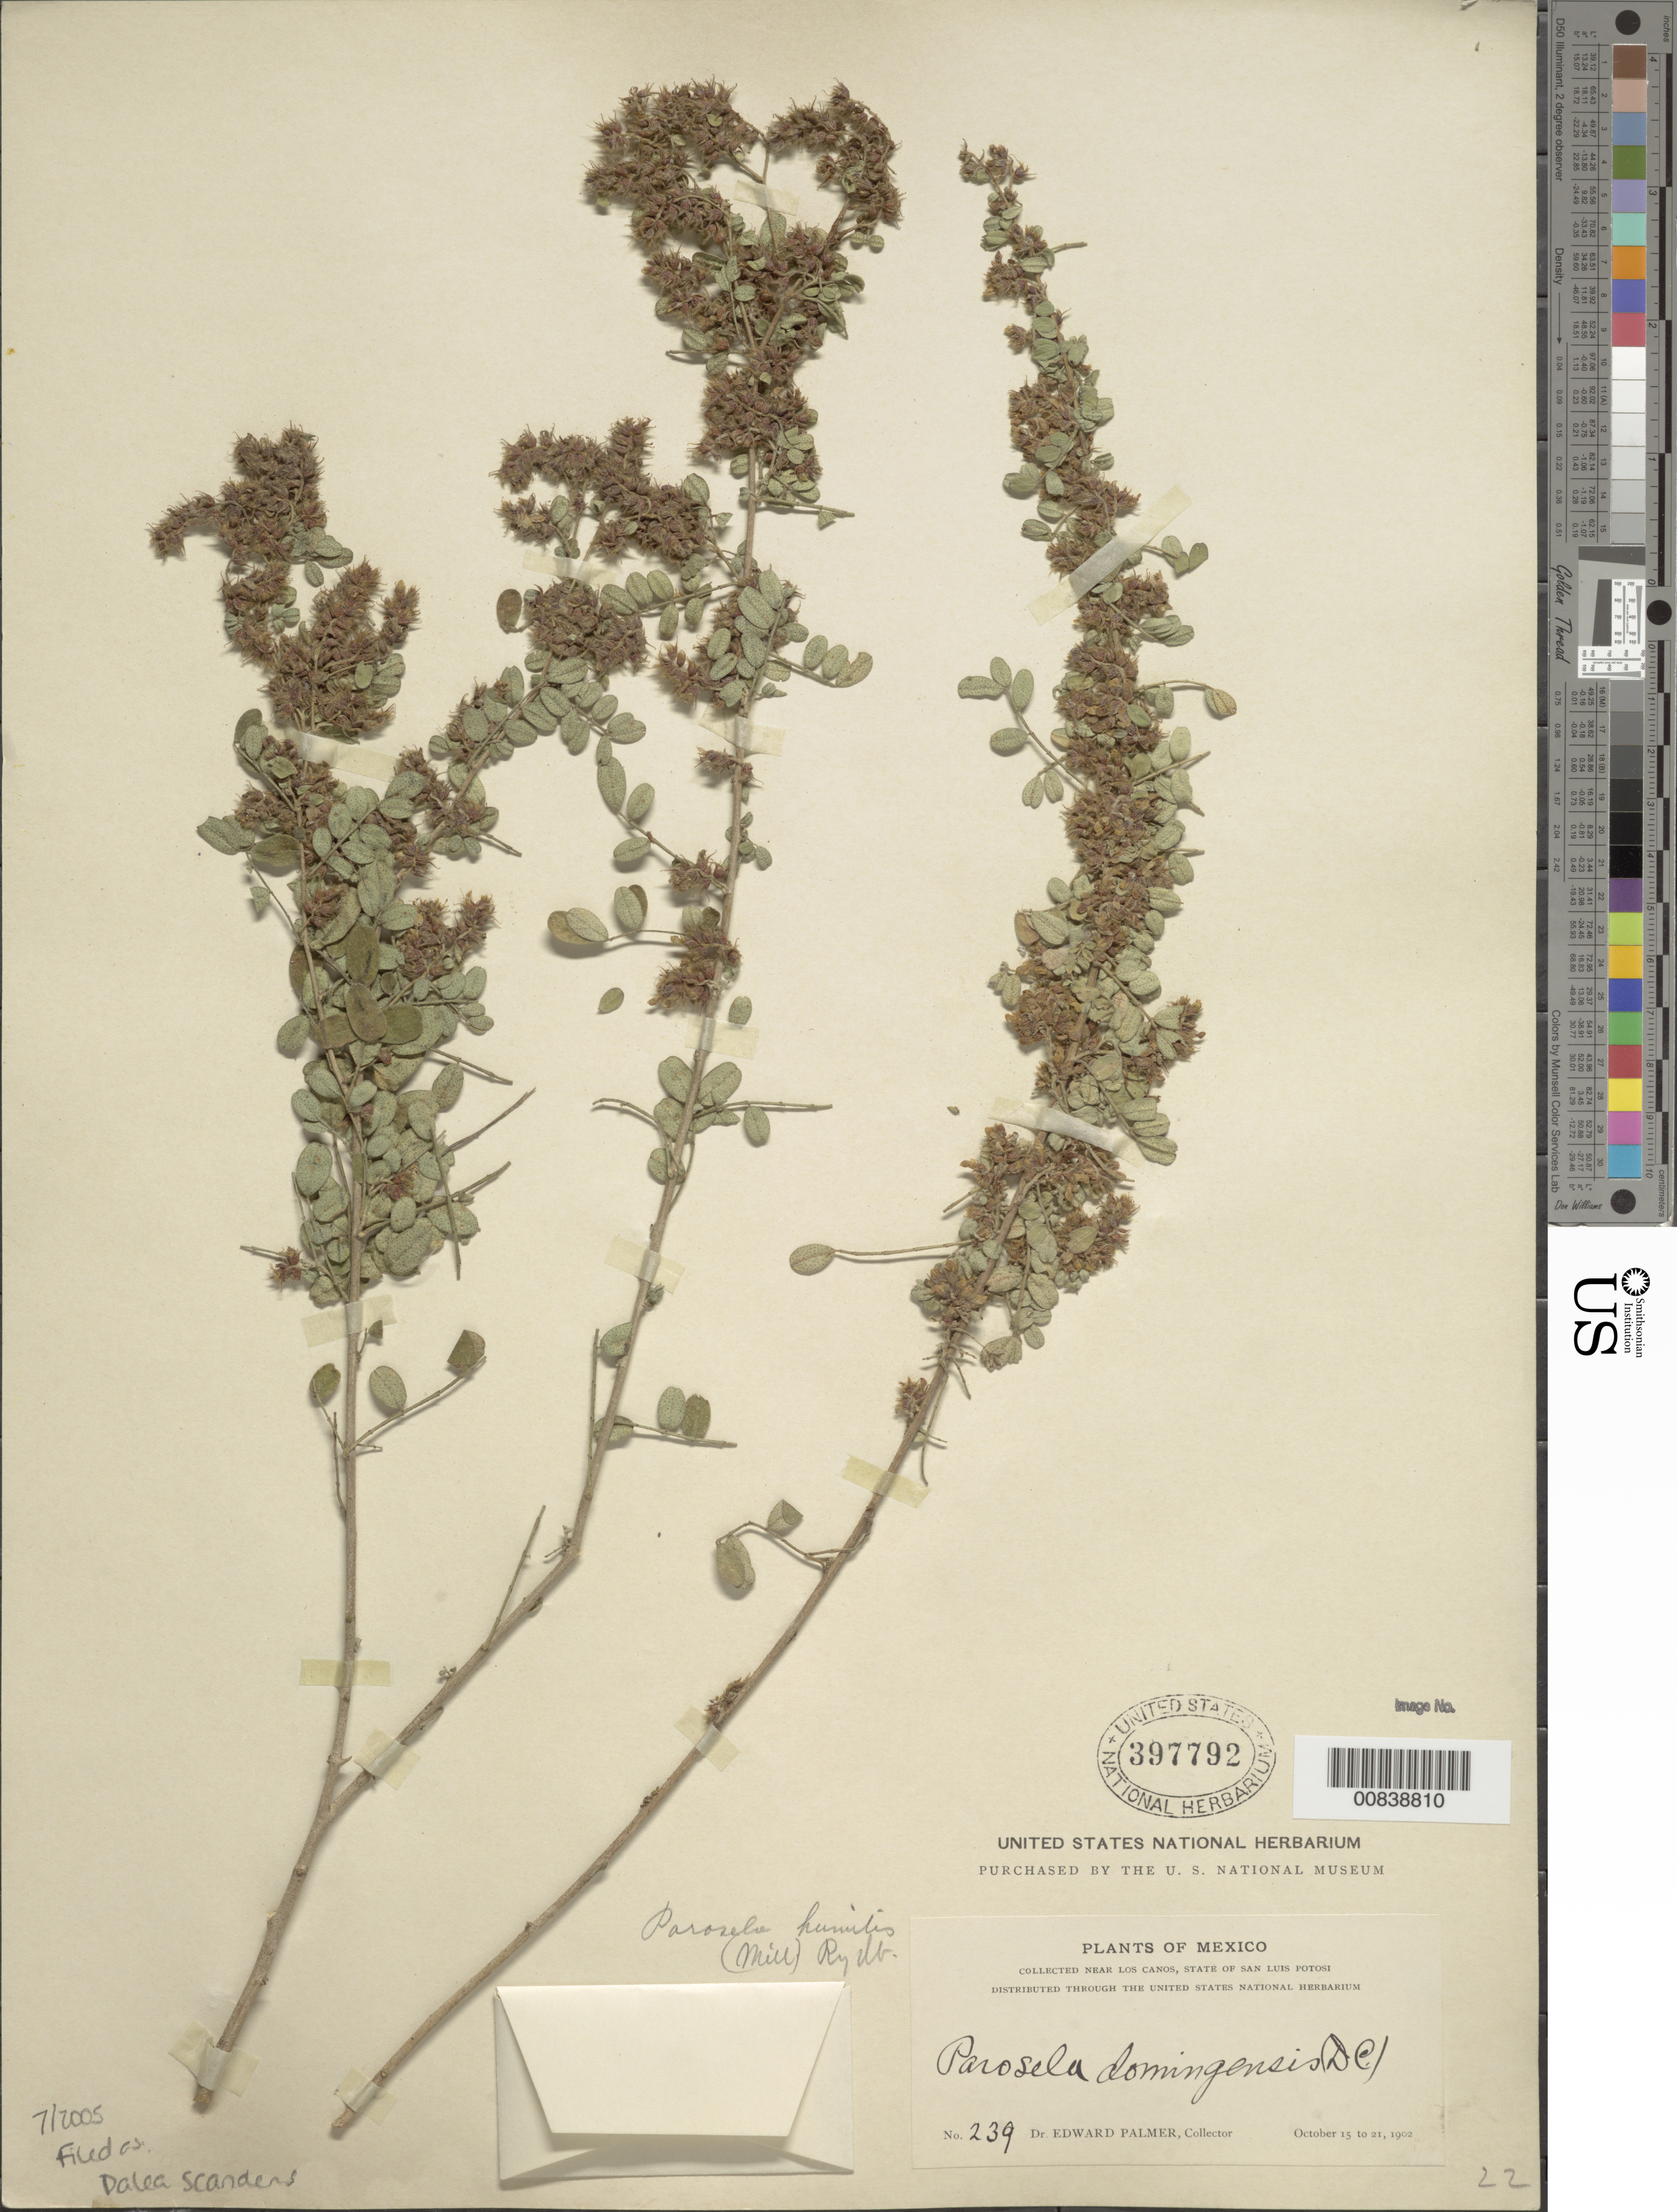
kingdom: Plantae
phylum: Tracheophyta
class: Magnoliopsida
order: Fabales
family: Fabaceae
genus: Dalea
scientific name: Dalea scandens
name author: (Mill.) R.T. Clausen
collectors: E. Palmer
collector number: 239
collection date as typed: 15 Oct 1902 to 21 Oct 1902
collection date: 1902-10-15/1902-10-21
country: Mexico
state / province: San Luis Potosí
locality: Near Los Canos, San Luis Potosí.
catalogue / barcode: US 397792